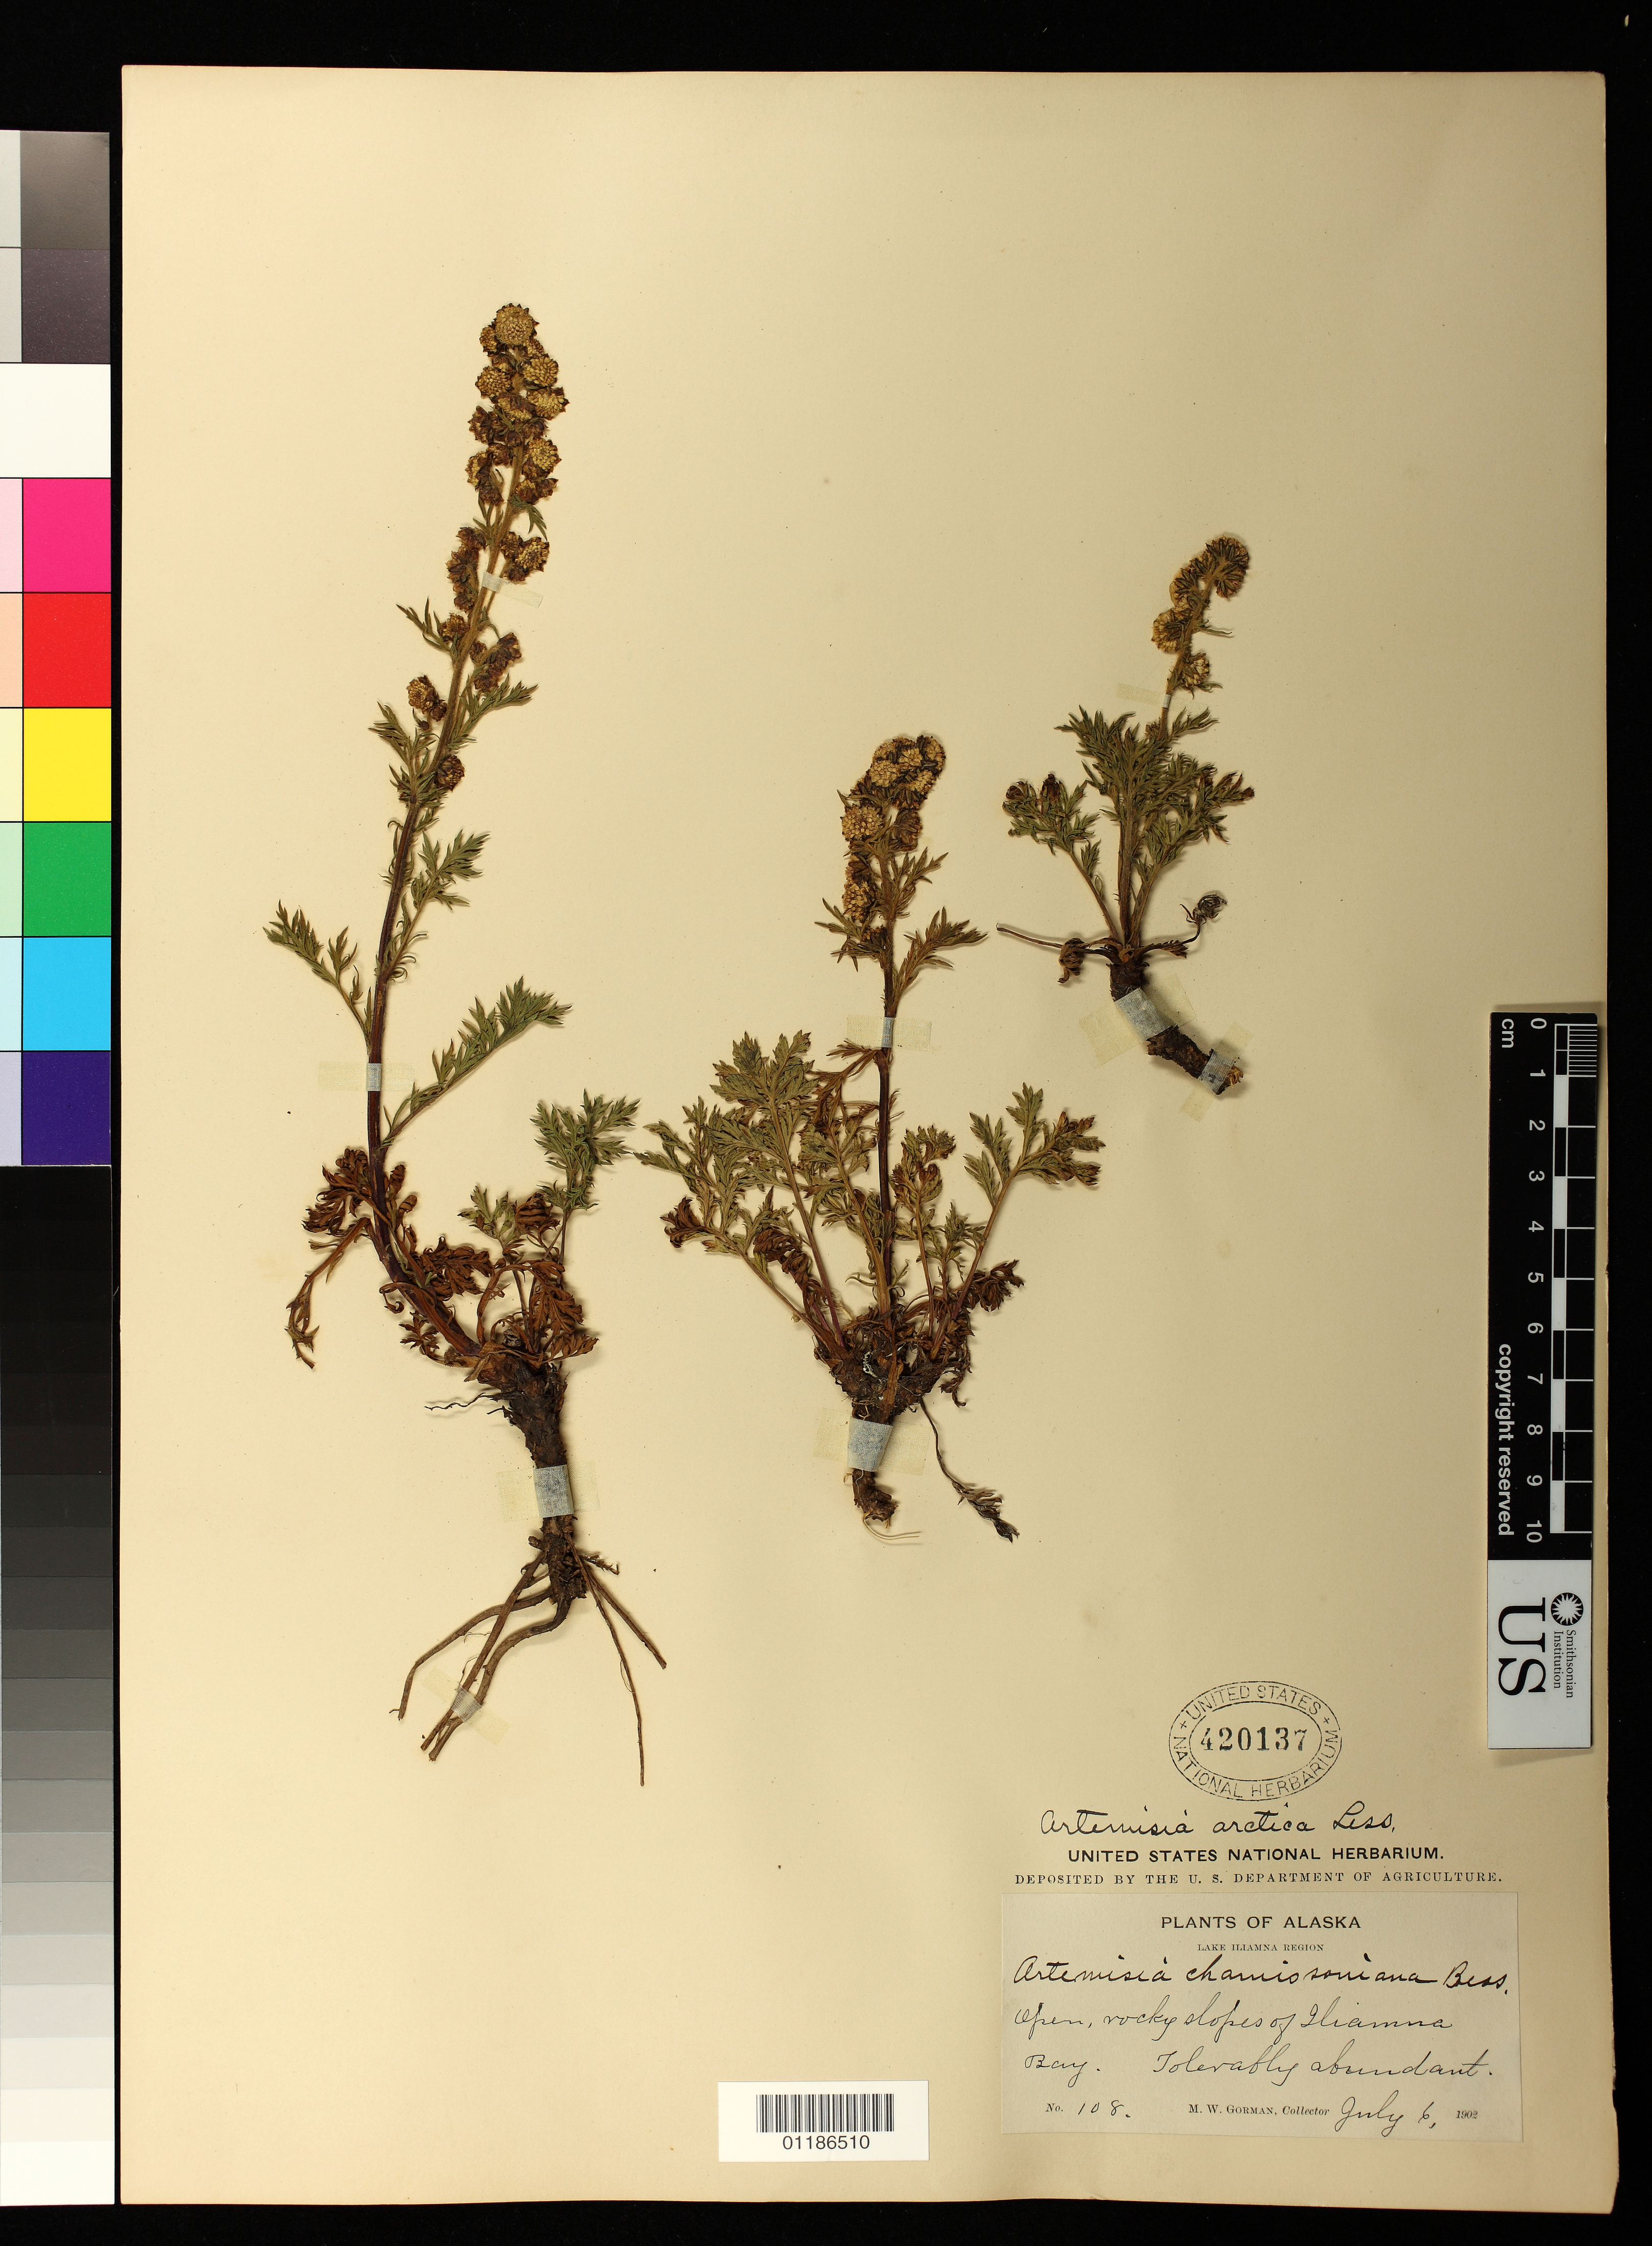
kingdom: Plantae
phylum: Tracheophyta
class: Magnoliopsida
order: Asterales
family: Asteraceae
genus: Artemisia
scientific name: Artemisia arctica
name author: Less.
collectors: M. W. Gorman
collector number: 108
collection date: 1902-07-06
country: United States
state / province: Alaska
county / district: Lake and Peninsula Borough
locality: Lake Iliamna Region. Open rocky slopes of Iliamna Bay.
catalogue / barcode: US 420137